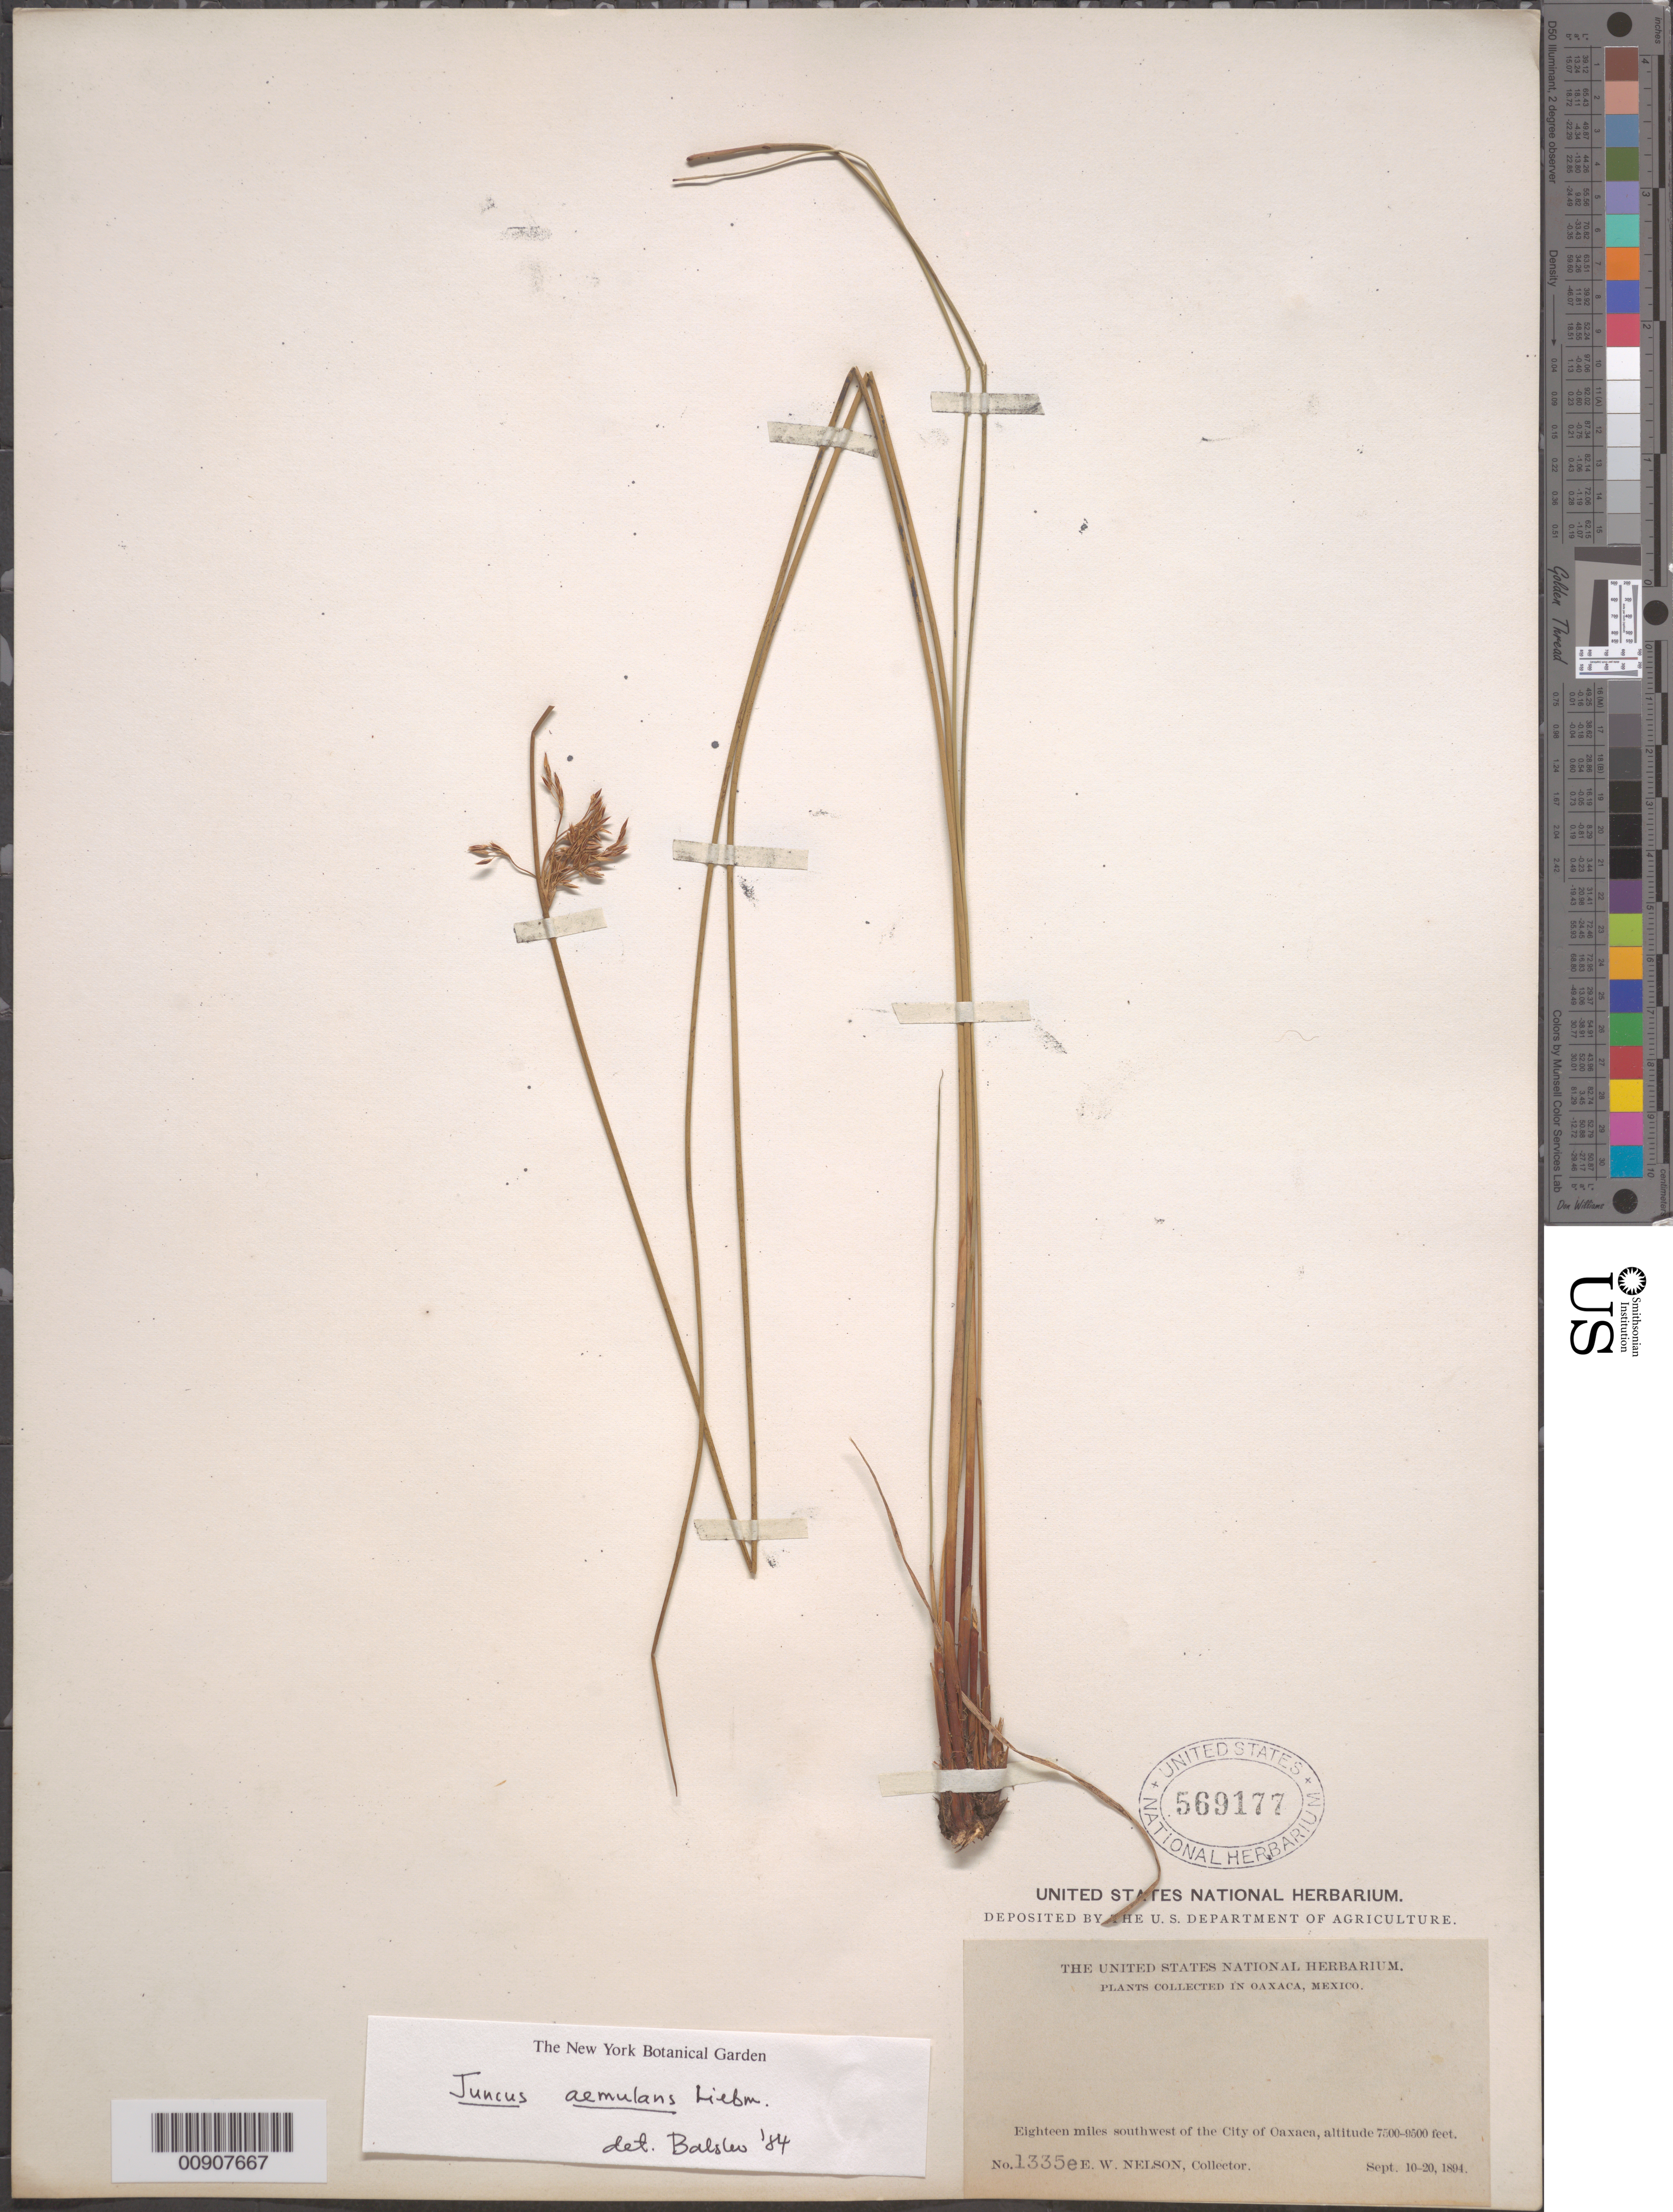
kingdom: Plantae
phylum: Tracheophyta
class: Liliopsida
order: Poales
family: Juncaceae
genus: Juncus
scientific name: Juncus aemulans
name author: Liebm.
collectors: E. W. Nelson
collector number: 1335 e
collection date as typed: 10 Sep 1894 to 20 Sep 1894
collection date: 1894-09-10/1894-09-20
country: Mexico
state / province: Oaxaca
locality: Eighteen miles southwest of the City of Oaxaca.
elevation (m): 2286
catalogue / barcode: US 569177